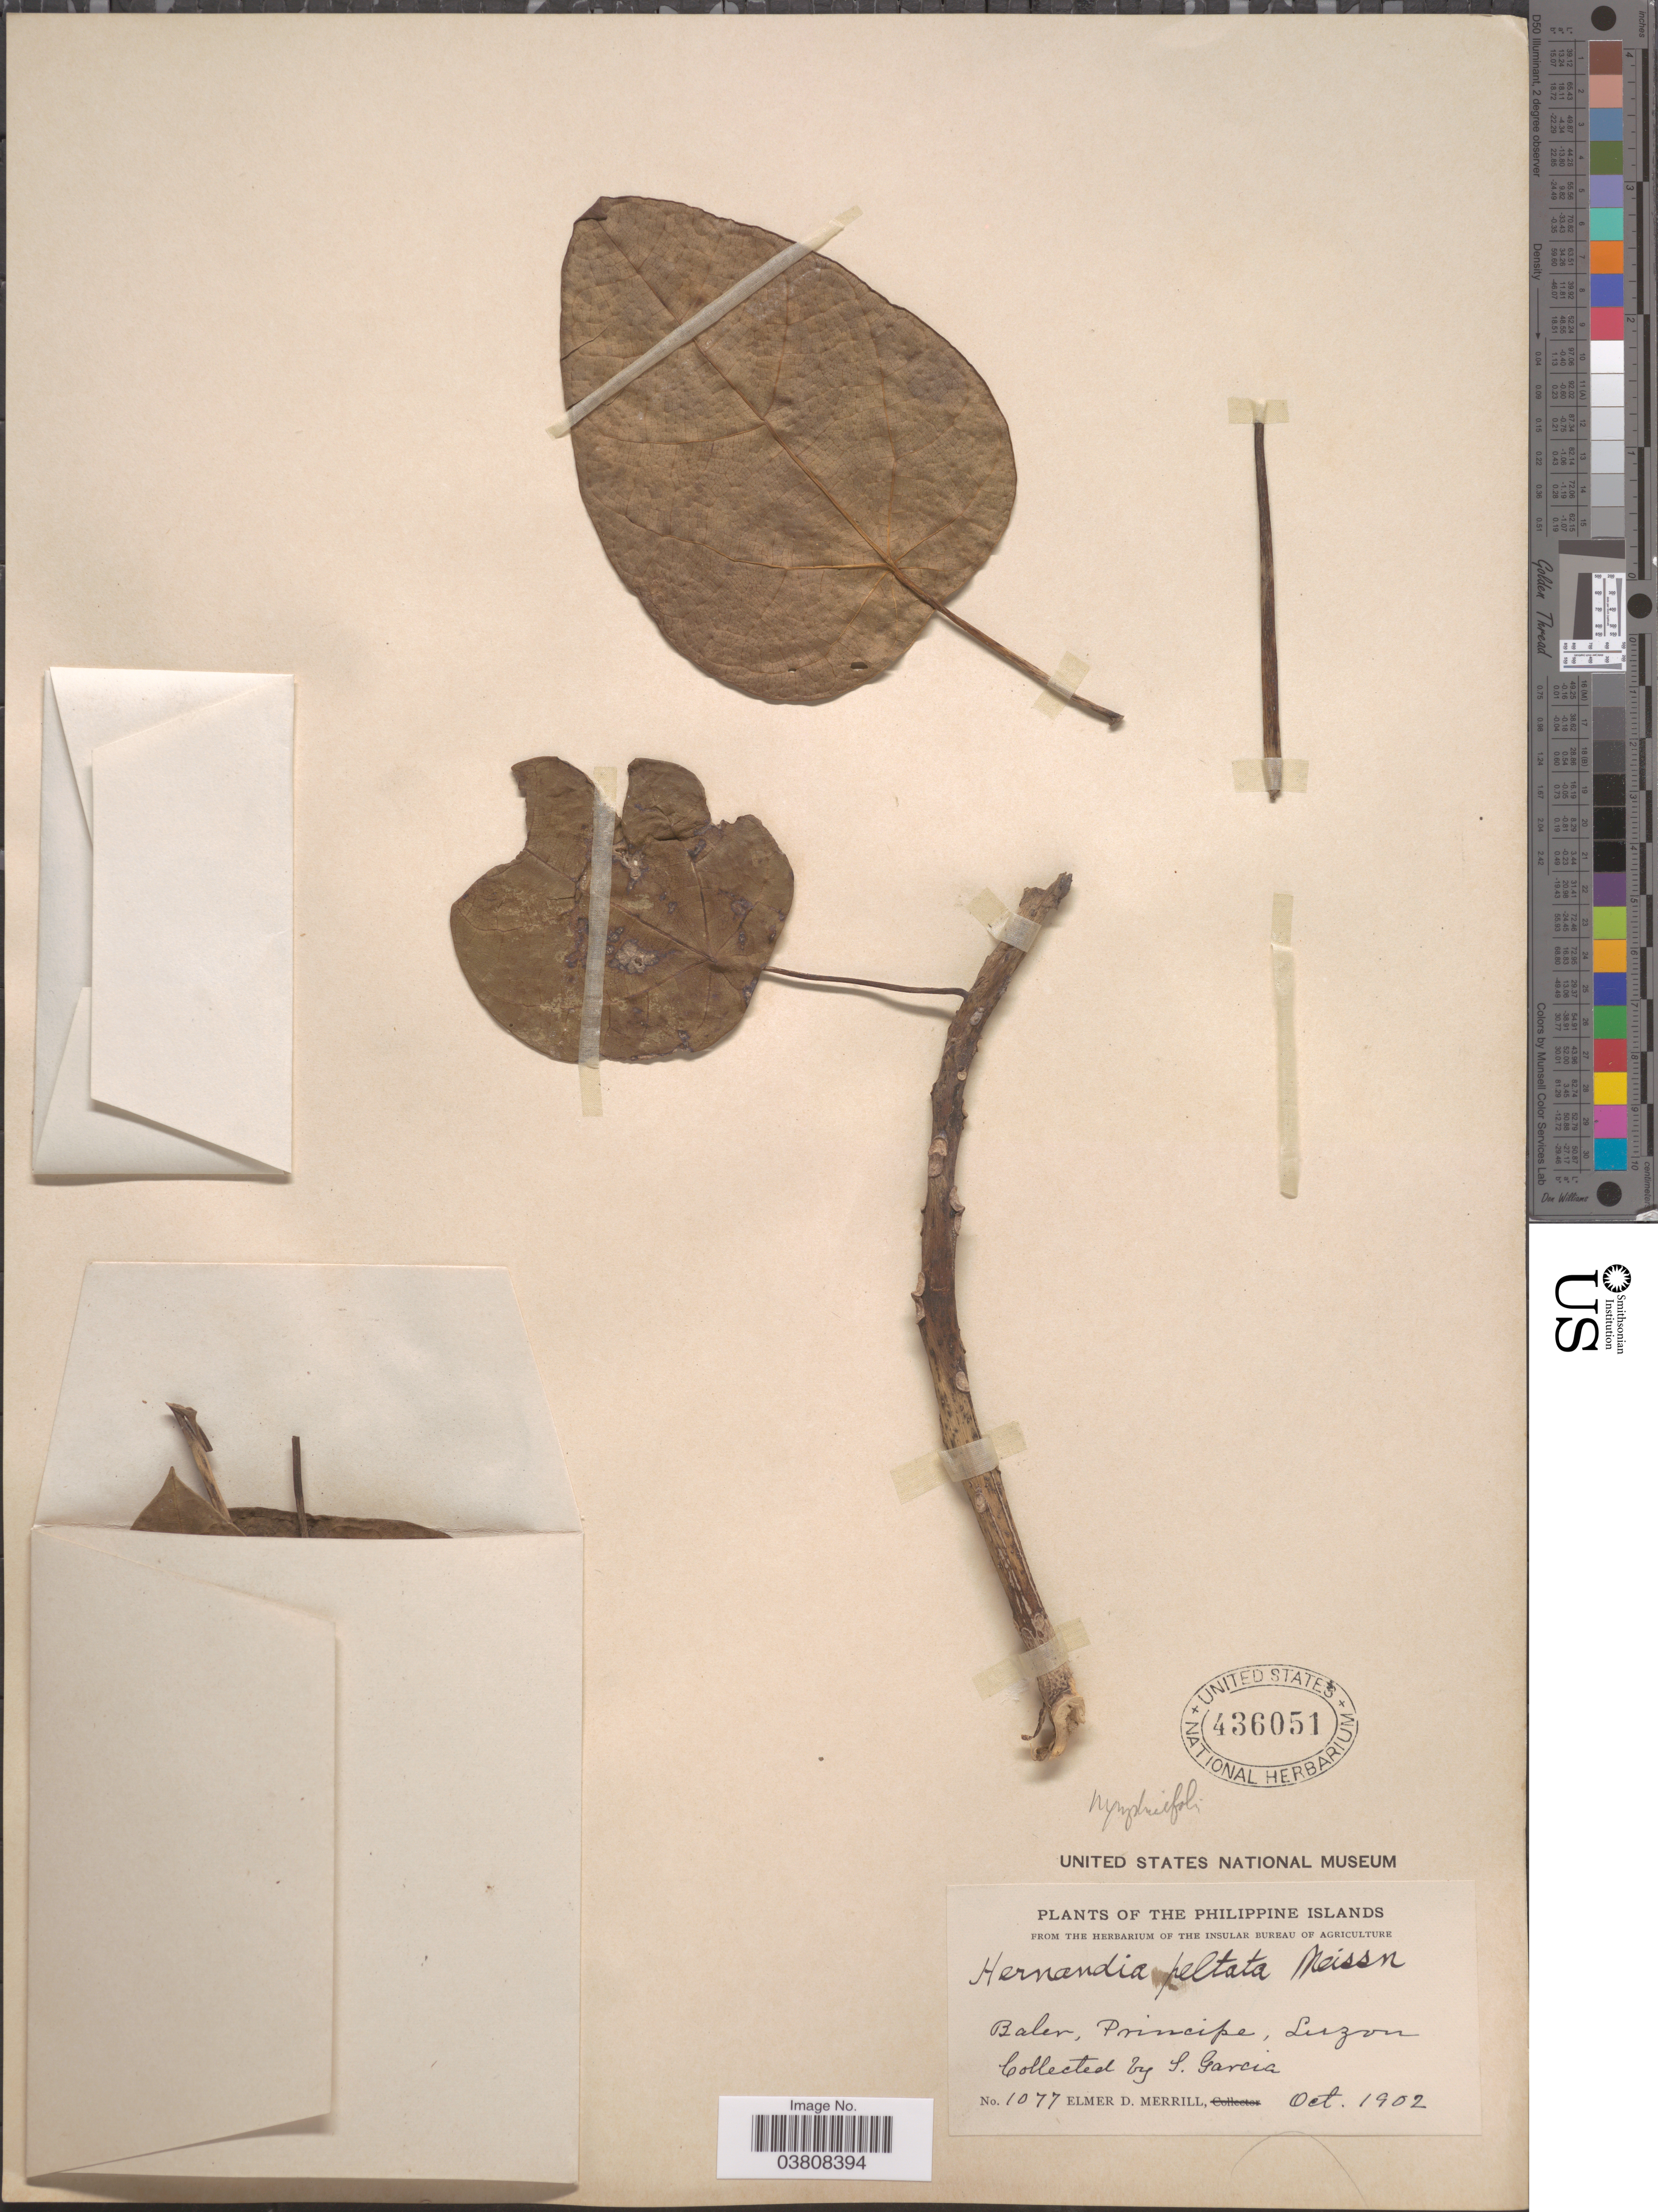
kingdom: Plantae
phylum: Tracheophyta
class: Magnoliopsida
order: Laurales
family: Hernandiaceae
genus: Hernandia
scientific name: Hernandia nymphaeifolia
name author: (C. Presl) Kubitzki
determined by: Strong, Mark T., (BOT), Smithsonian Institution - National Museum of Natural History (UNITED STATES)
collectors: E. D. Merrill & S. Garcia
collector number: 1077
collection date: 1902-10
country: Philippines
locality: Philippine Islands. Baler, Principe, Luzon.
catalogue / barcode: US 436051